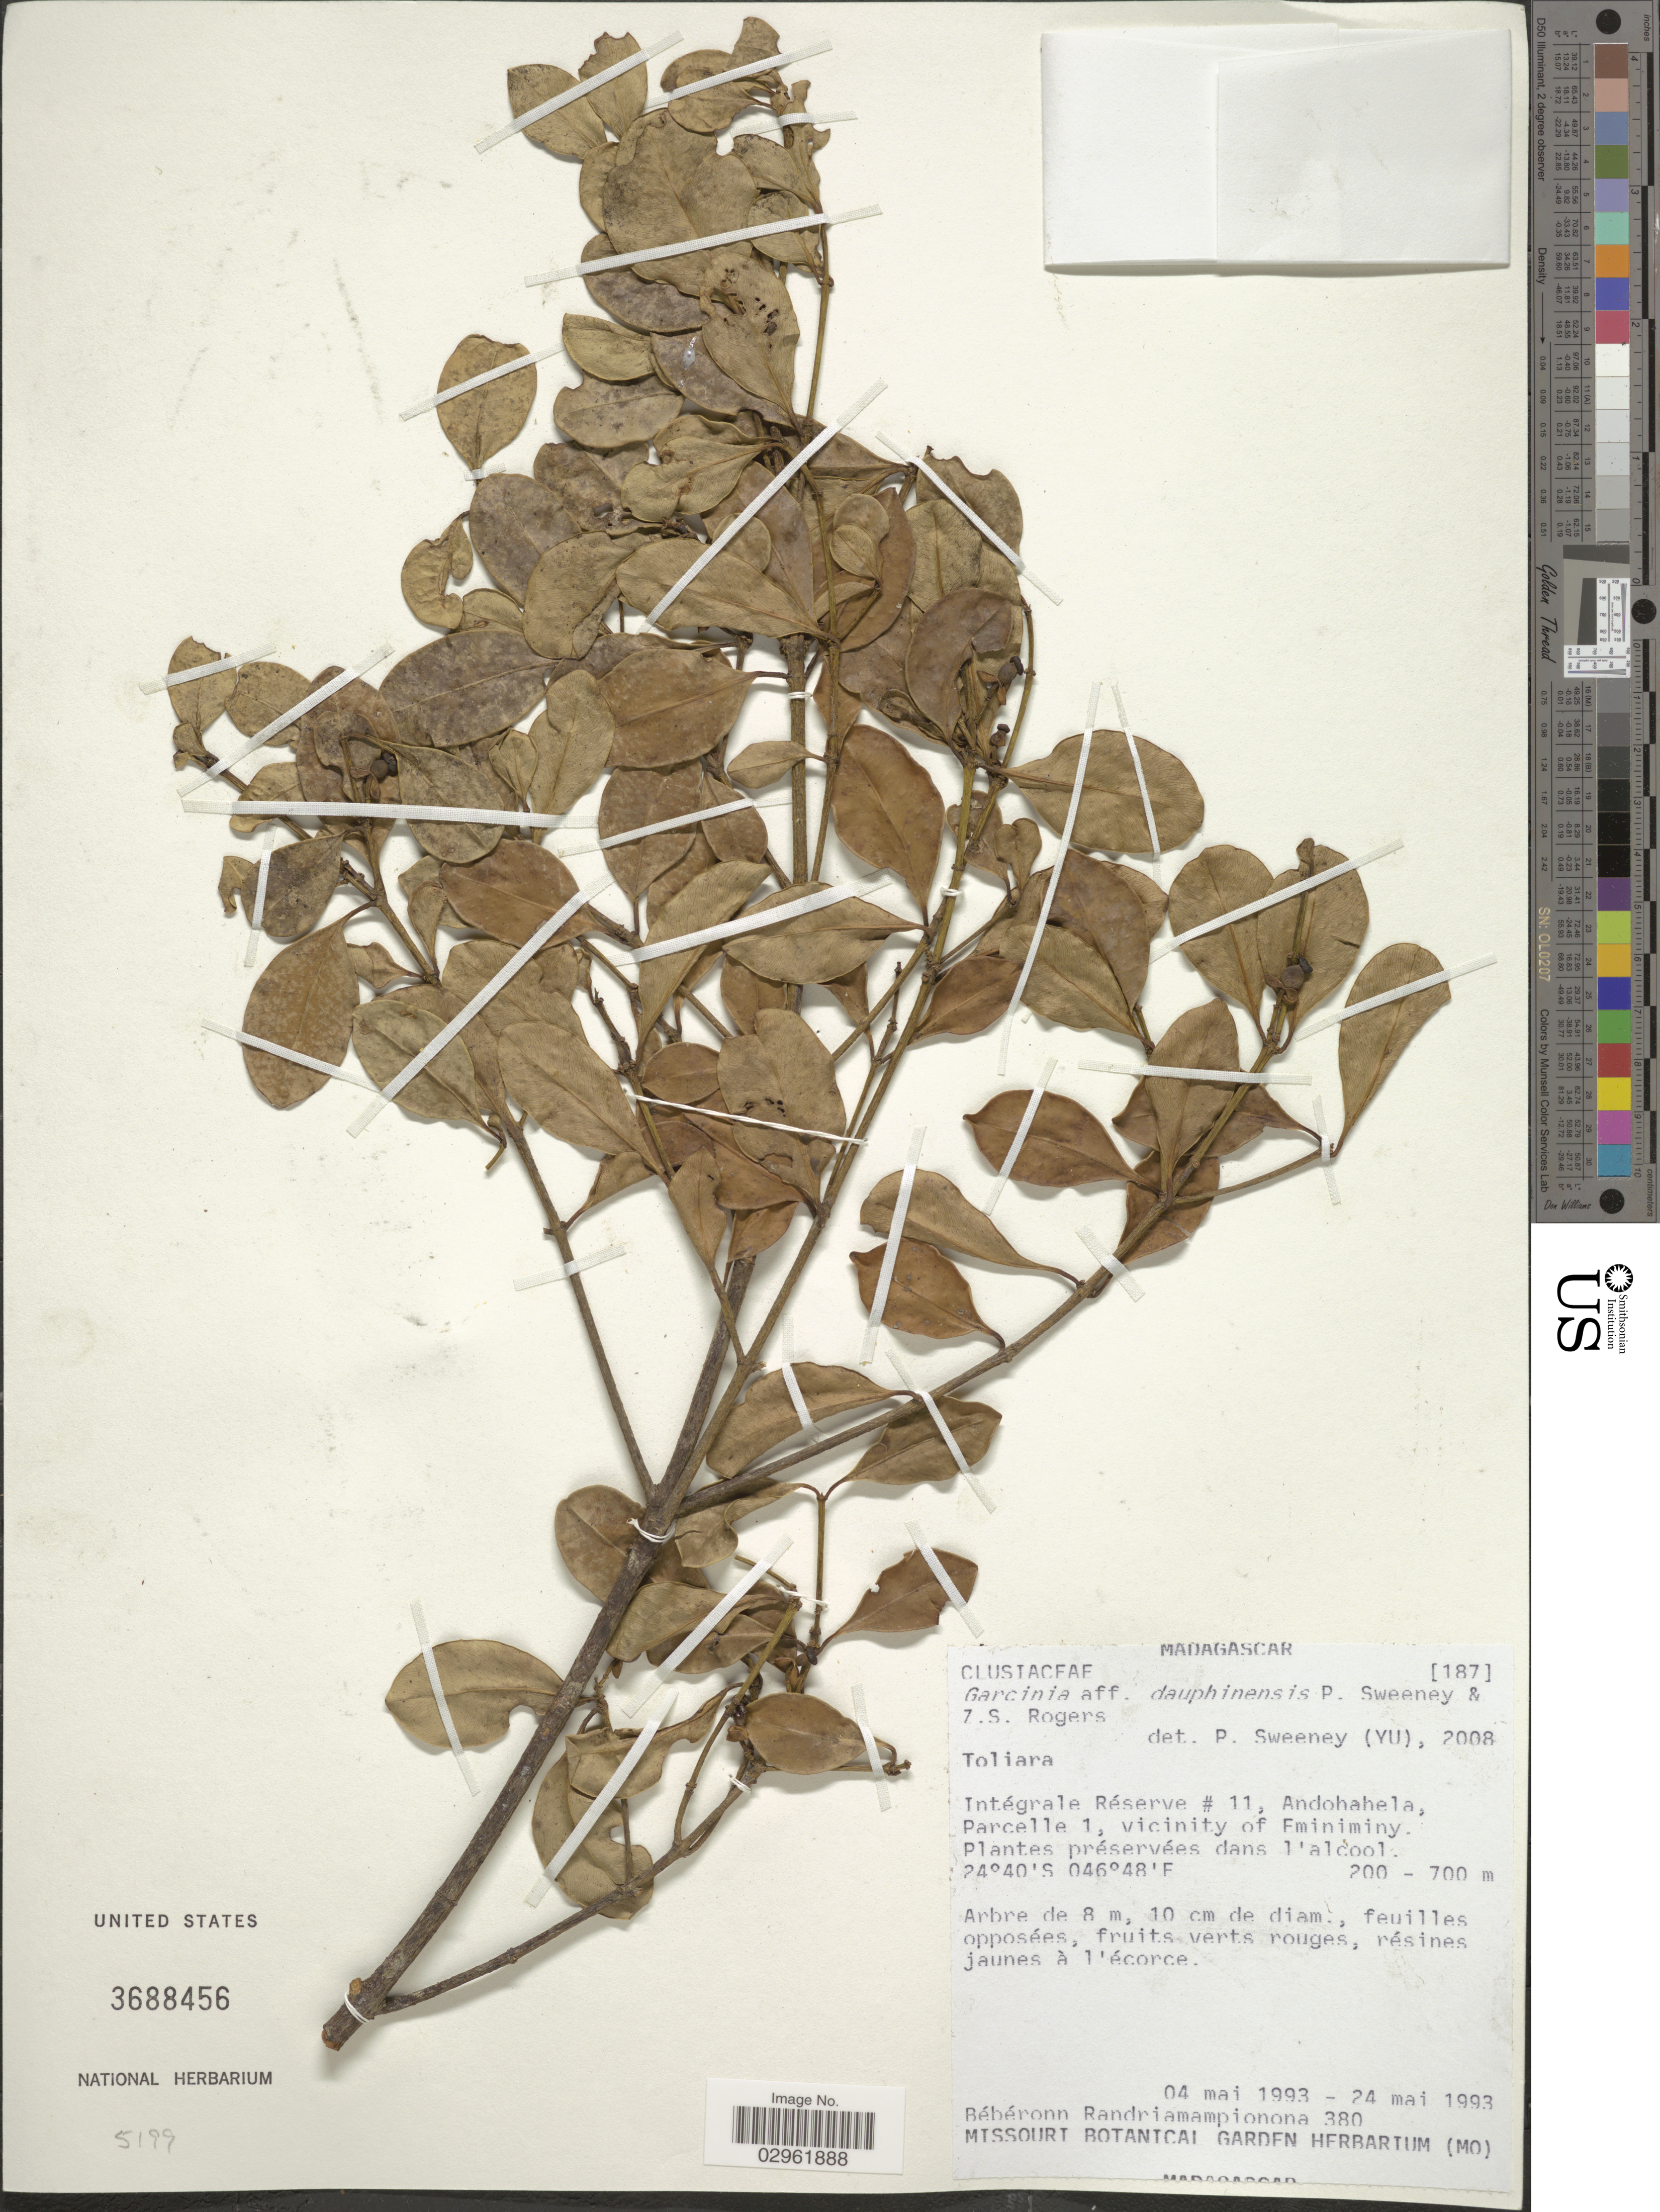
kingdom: Plantae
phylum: Tracheophyta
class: Magnoliopsida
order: Malpighiales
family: Clusiaceae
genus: Garcinia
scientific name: Garcinia dauphinensis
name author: P.W. Sweeney & Z.S. Rogers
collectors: B. Randriamampionona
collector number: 380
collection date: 1993-05-04/1993-05-24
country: Madagascar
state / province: Anosy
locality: Intégrale Réserve # 11, Andohahela, Parcelle 1, vicinity of Eminiminy.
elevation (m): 200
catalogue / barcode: US 3688456